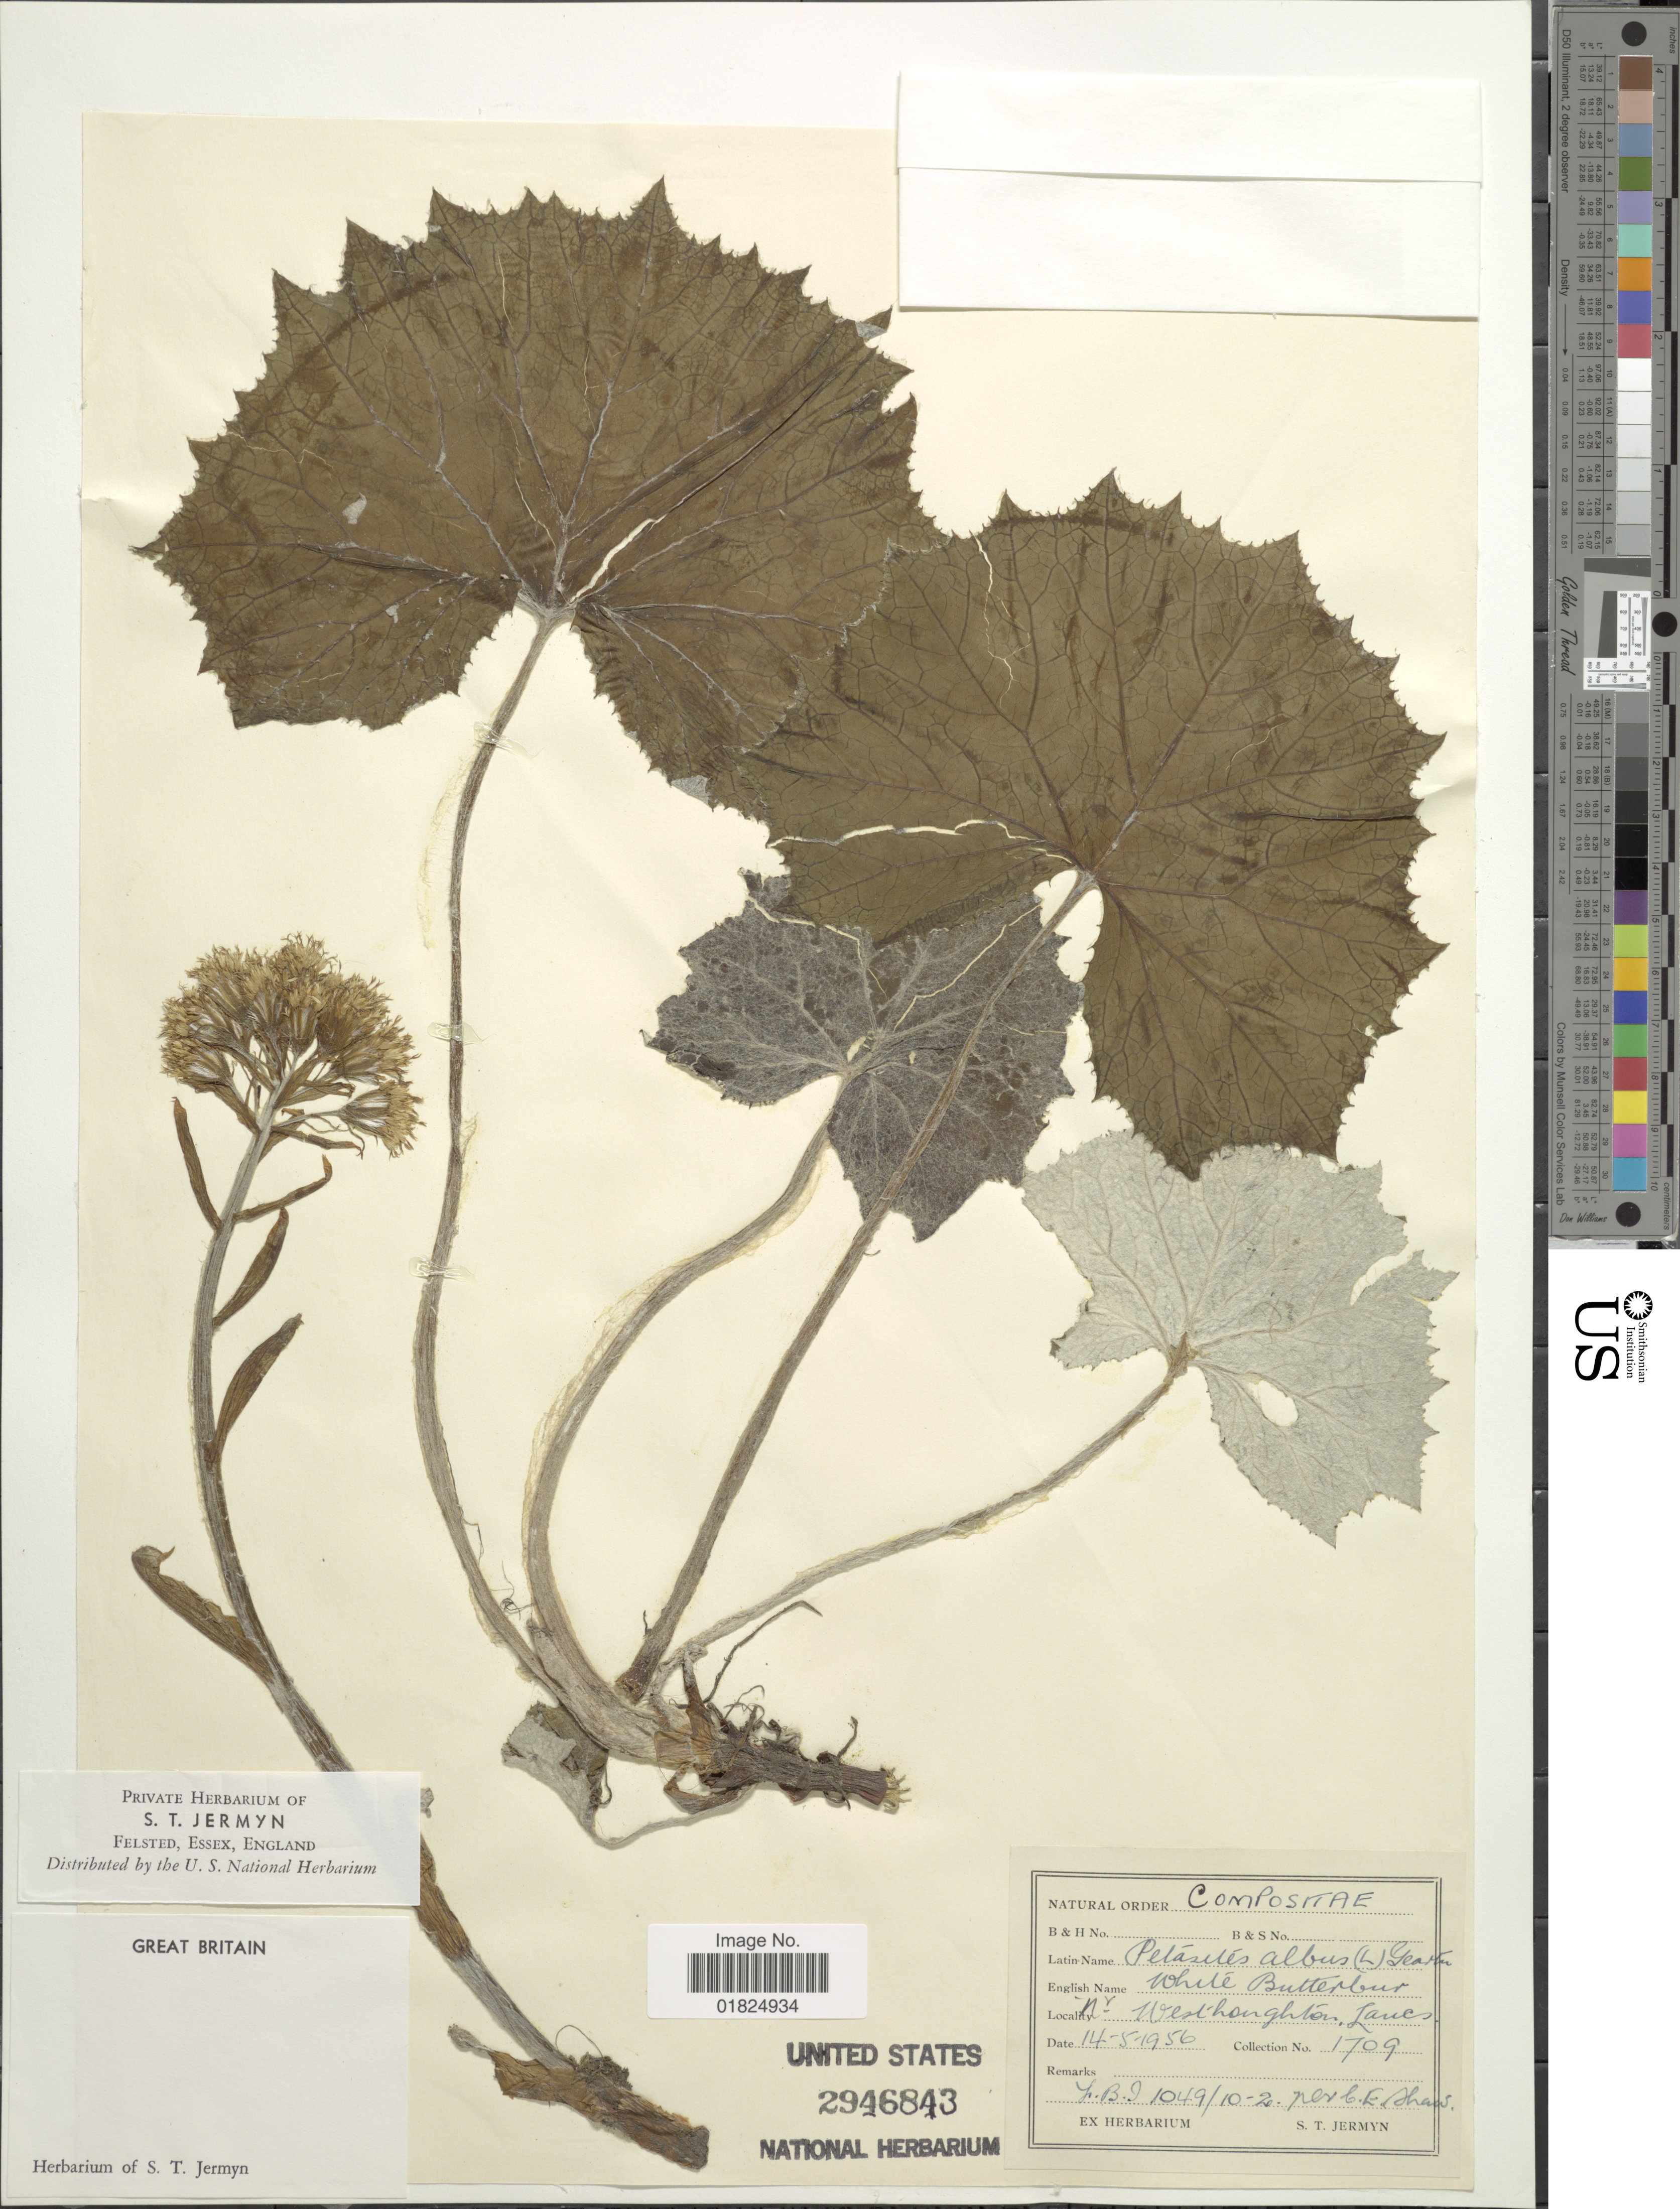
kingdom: Plantae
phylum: Tracheophyta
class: Magnoliopsida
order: Asterales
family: Asteraceae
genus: Petasites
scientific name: Petasites albus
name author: (L.) Gaertn.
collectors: S. Jermyn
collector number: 1709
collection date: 1956-05-14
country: United Kingdom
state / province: England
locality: Great Britain. n. Westhoughton, Lanes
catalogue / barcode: US 2946843